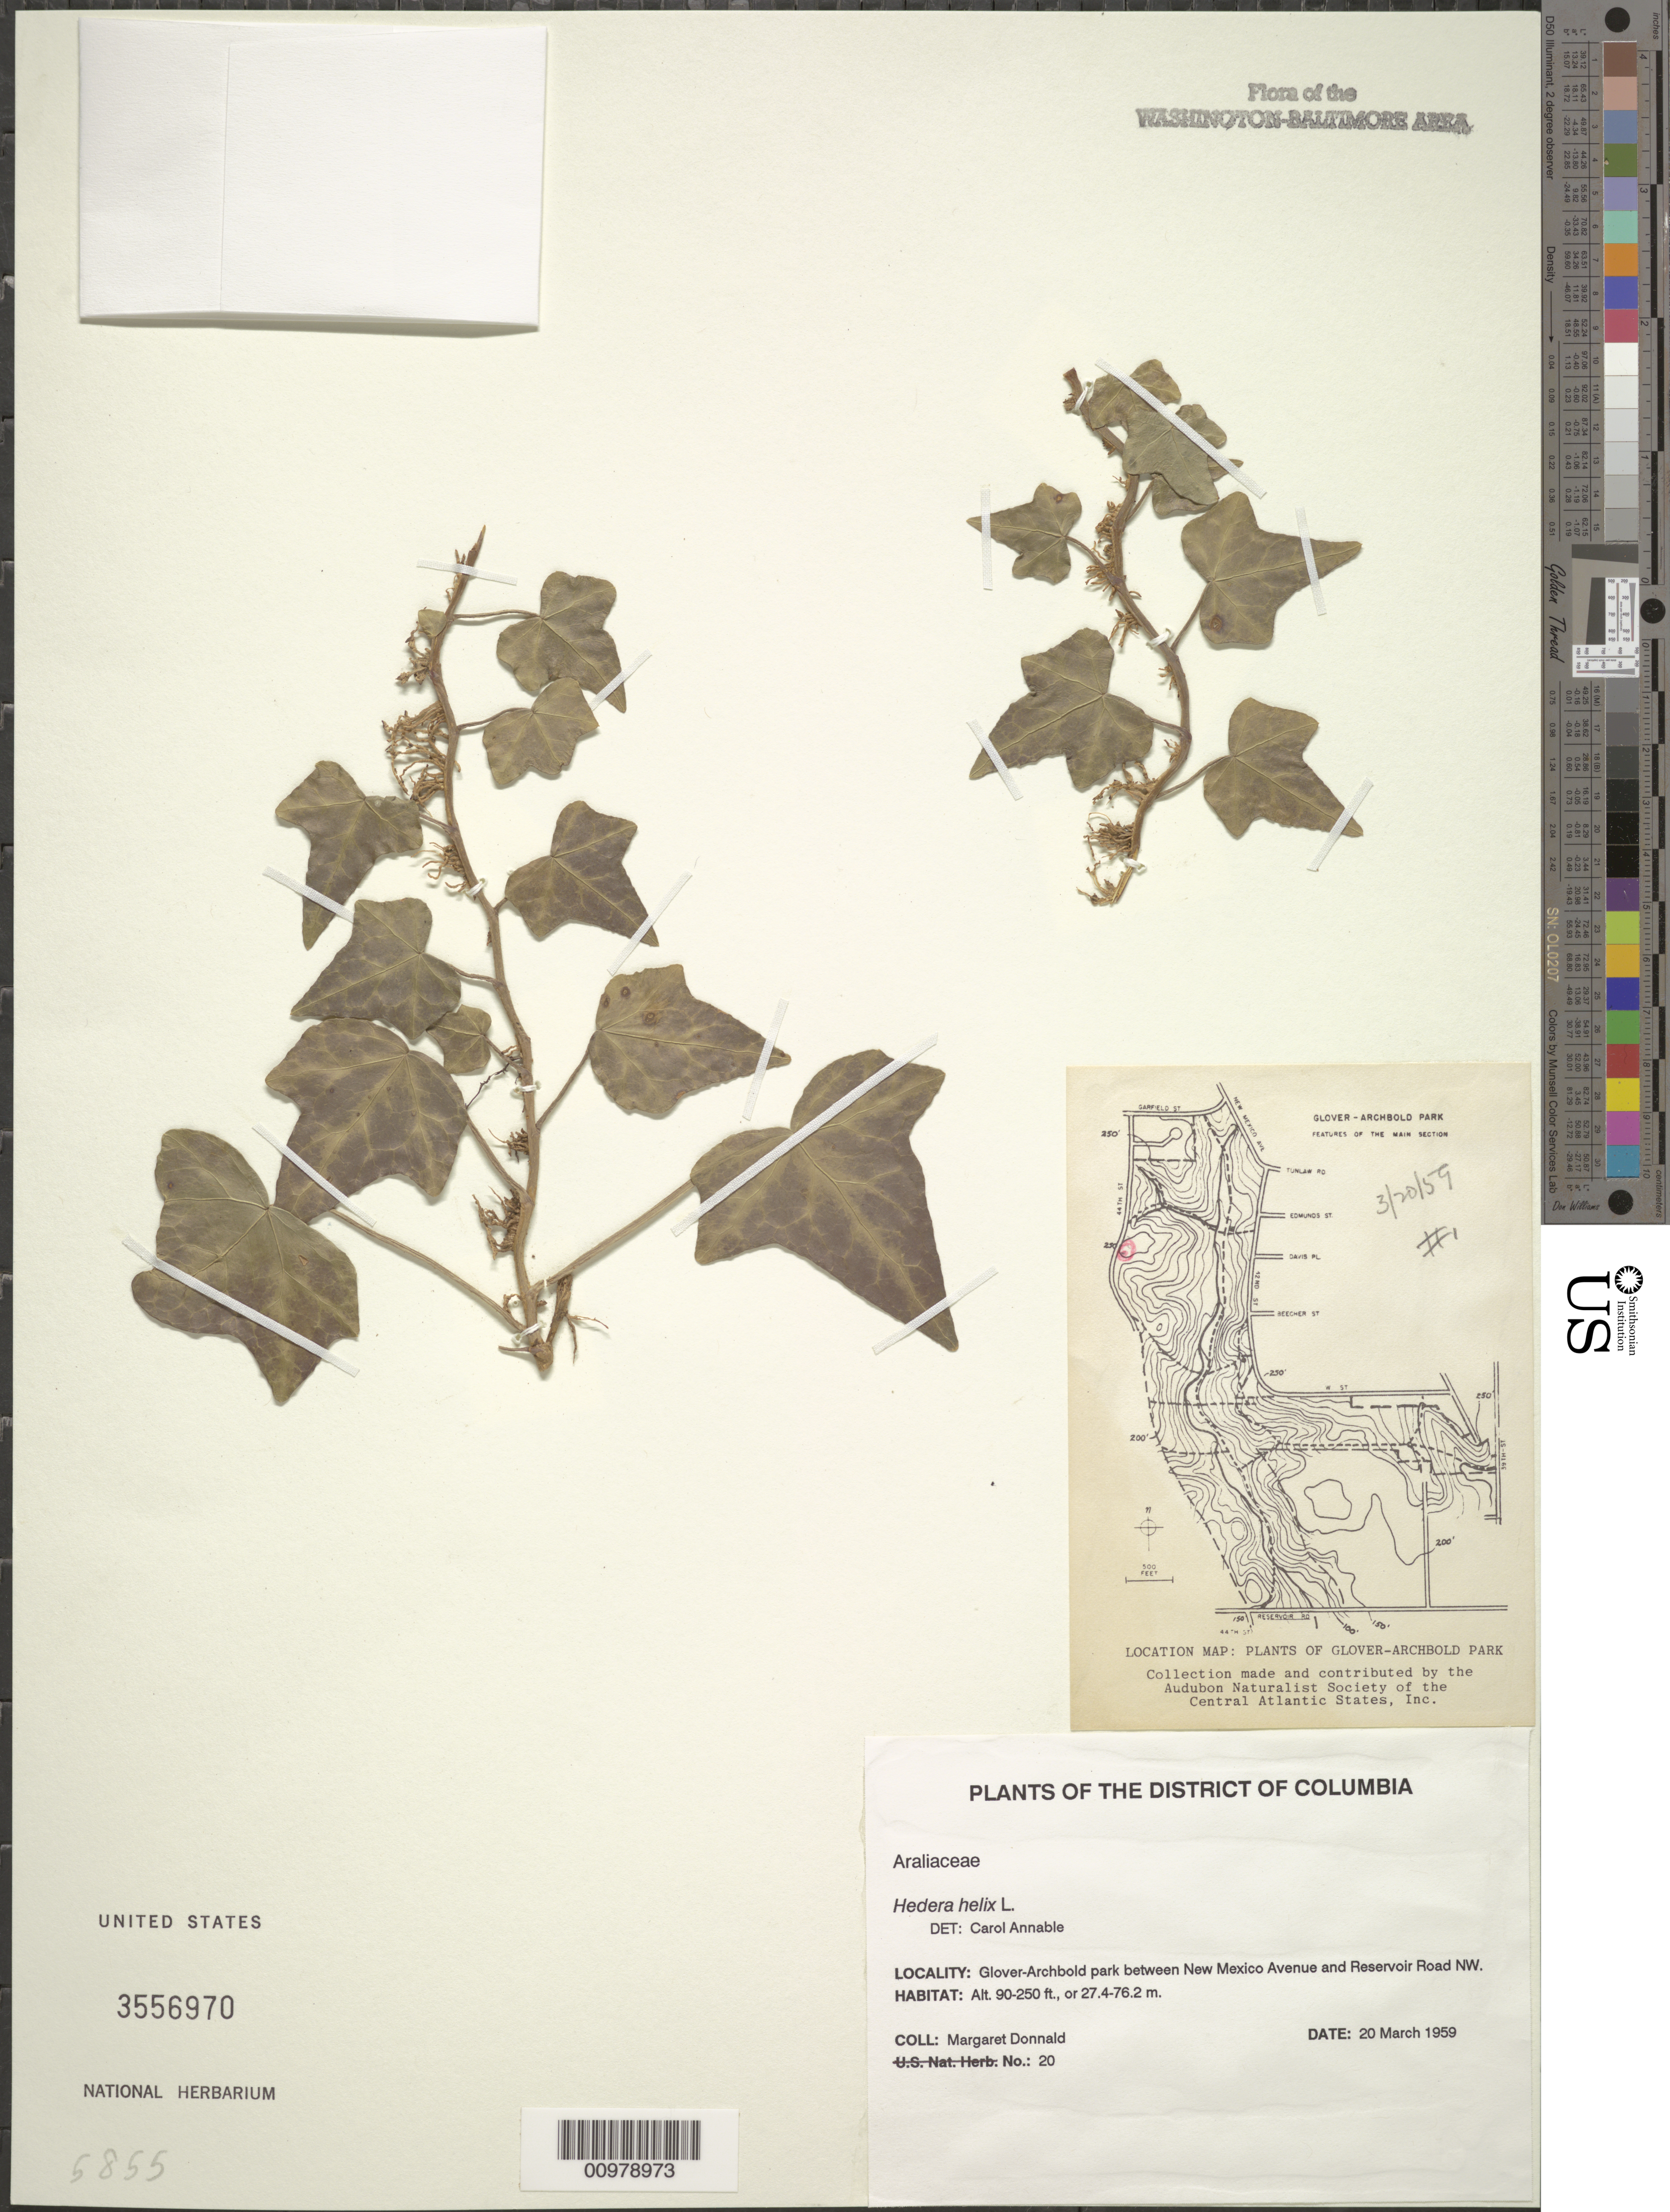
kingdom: Plantae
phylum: Tracheophyta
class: Magnoliopsida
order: Apiales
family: Araliaceae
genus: Hedera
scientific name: Hedera helix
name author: L.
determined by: Annable, C. R.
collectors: M. Donnald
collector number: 20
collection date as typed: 20 March 1959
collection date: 1959-03-20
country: United States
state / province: District of Columbia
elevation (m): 27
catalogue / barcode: US 3556970